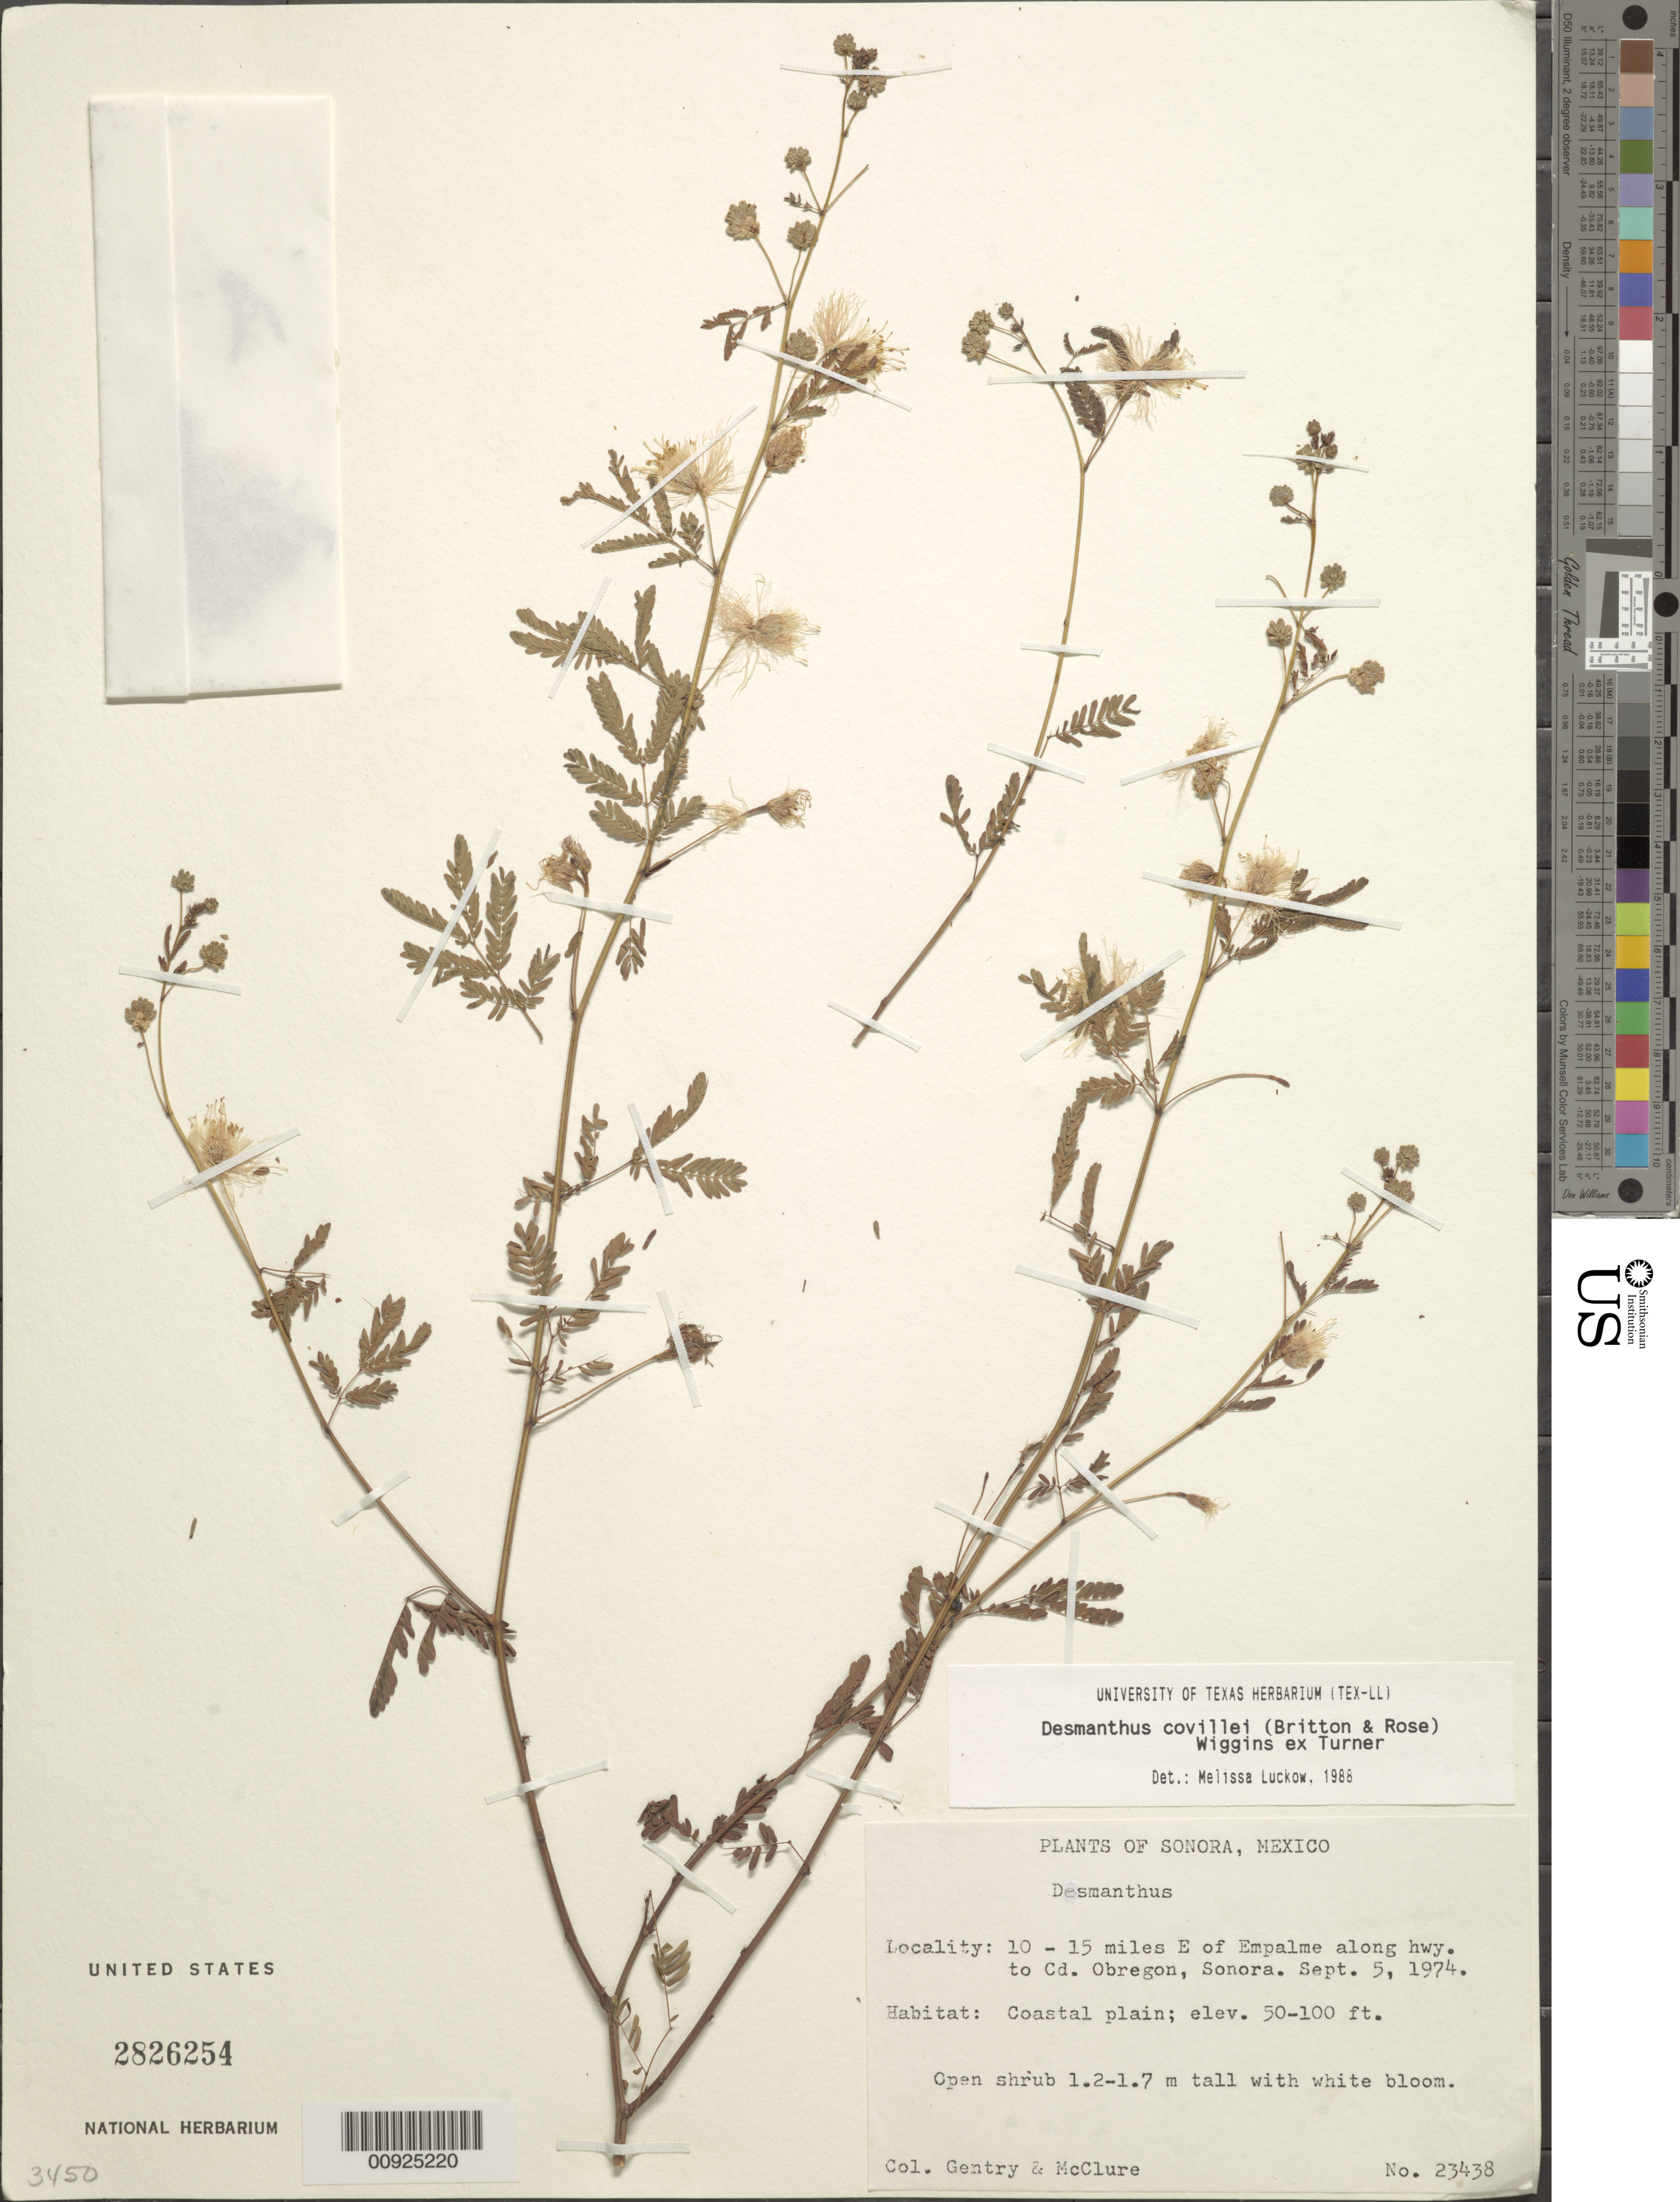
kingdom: Plantae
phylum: Tracheophyta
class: Magnoliopsida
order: Fabales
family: Fabaceae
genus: Desmanthus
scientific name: Desmanthus covillei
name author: (Britton) Wiggins ex B.L. Turner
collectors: Gentry, -- & McClure, --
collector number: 23438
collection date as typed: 05 Sep 1974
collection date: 1974-09-05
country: Mexico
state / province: Sonora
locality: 10 - 15 miles E of Empalme along Hwy. to Cd. Obregon, Sonora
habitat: Coastal plain.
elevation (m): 15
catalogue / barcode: US 2826254